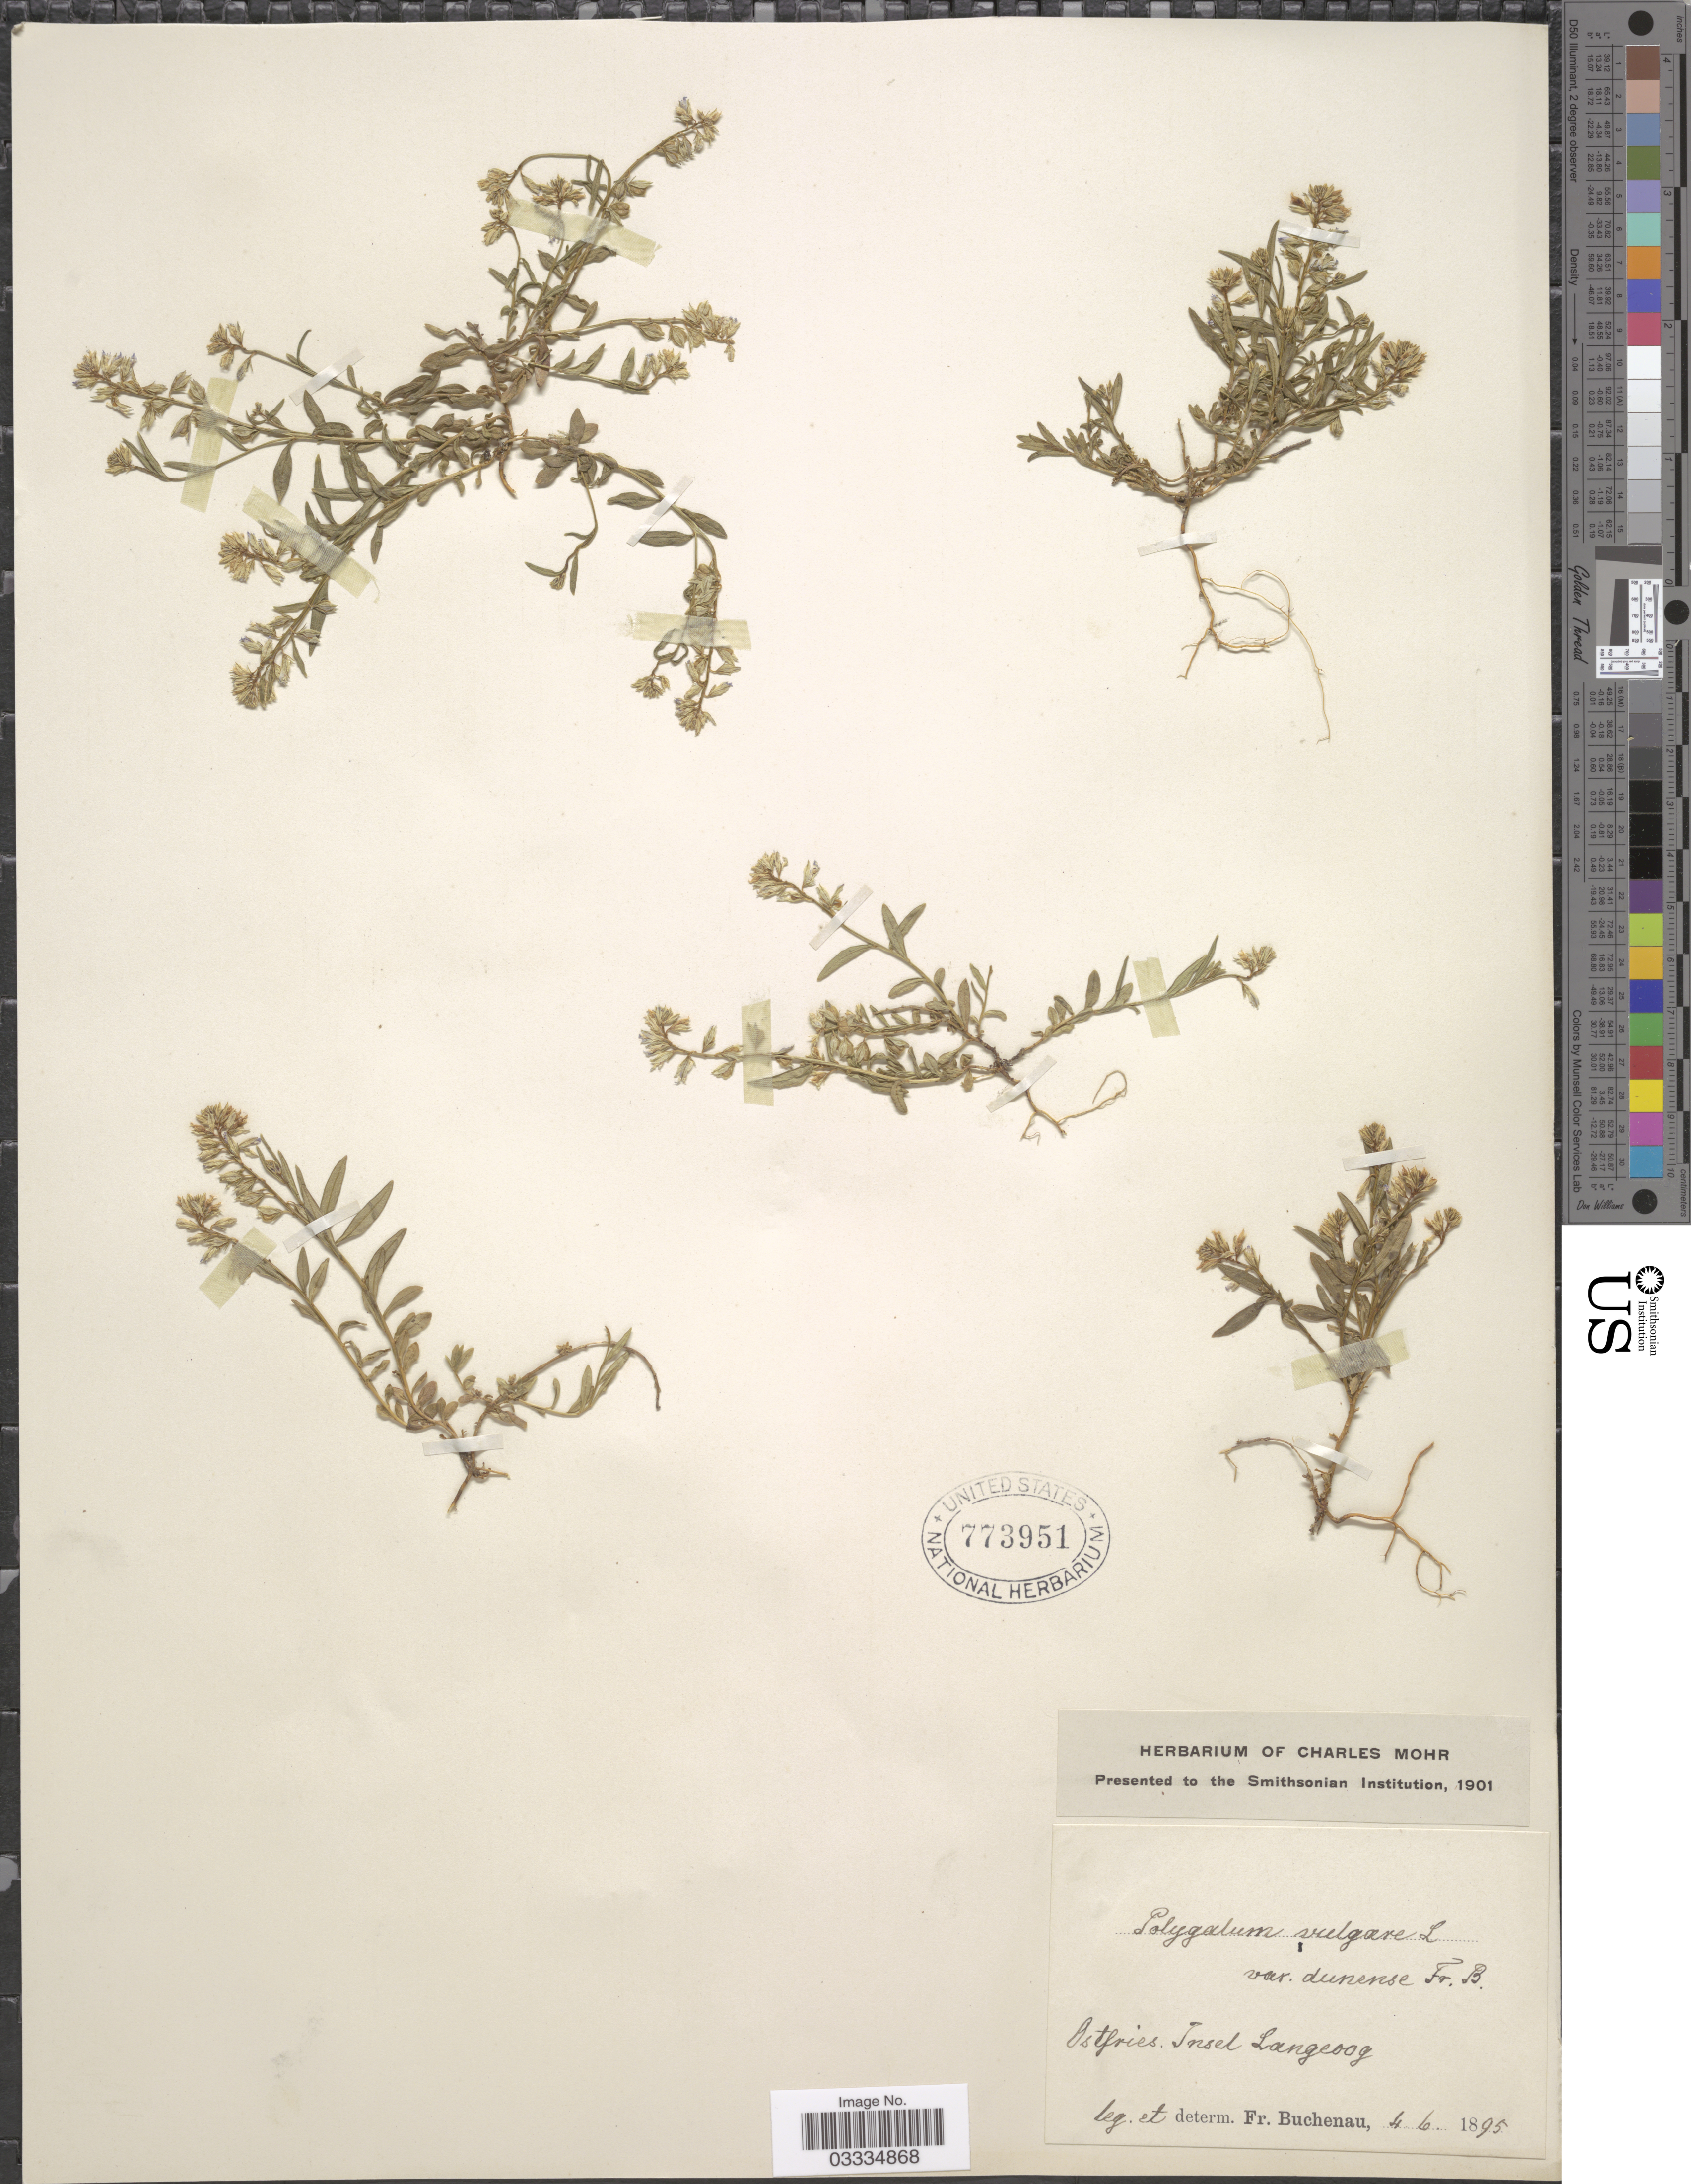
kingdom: Plantae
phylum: Tracheophyta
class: Magnoliopsida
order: Fabales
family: Polygalaceae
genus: Polygala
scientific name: Polygala vulgaris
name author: L.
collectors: F. Buchenau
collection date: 1895-06-04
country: Germany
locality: Ostfries. Insel Langeoog.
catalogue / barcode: US 773951